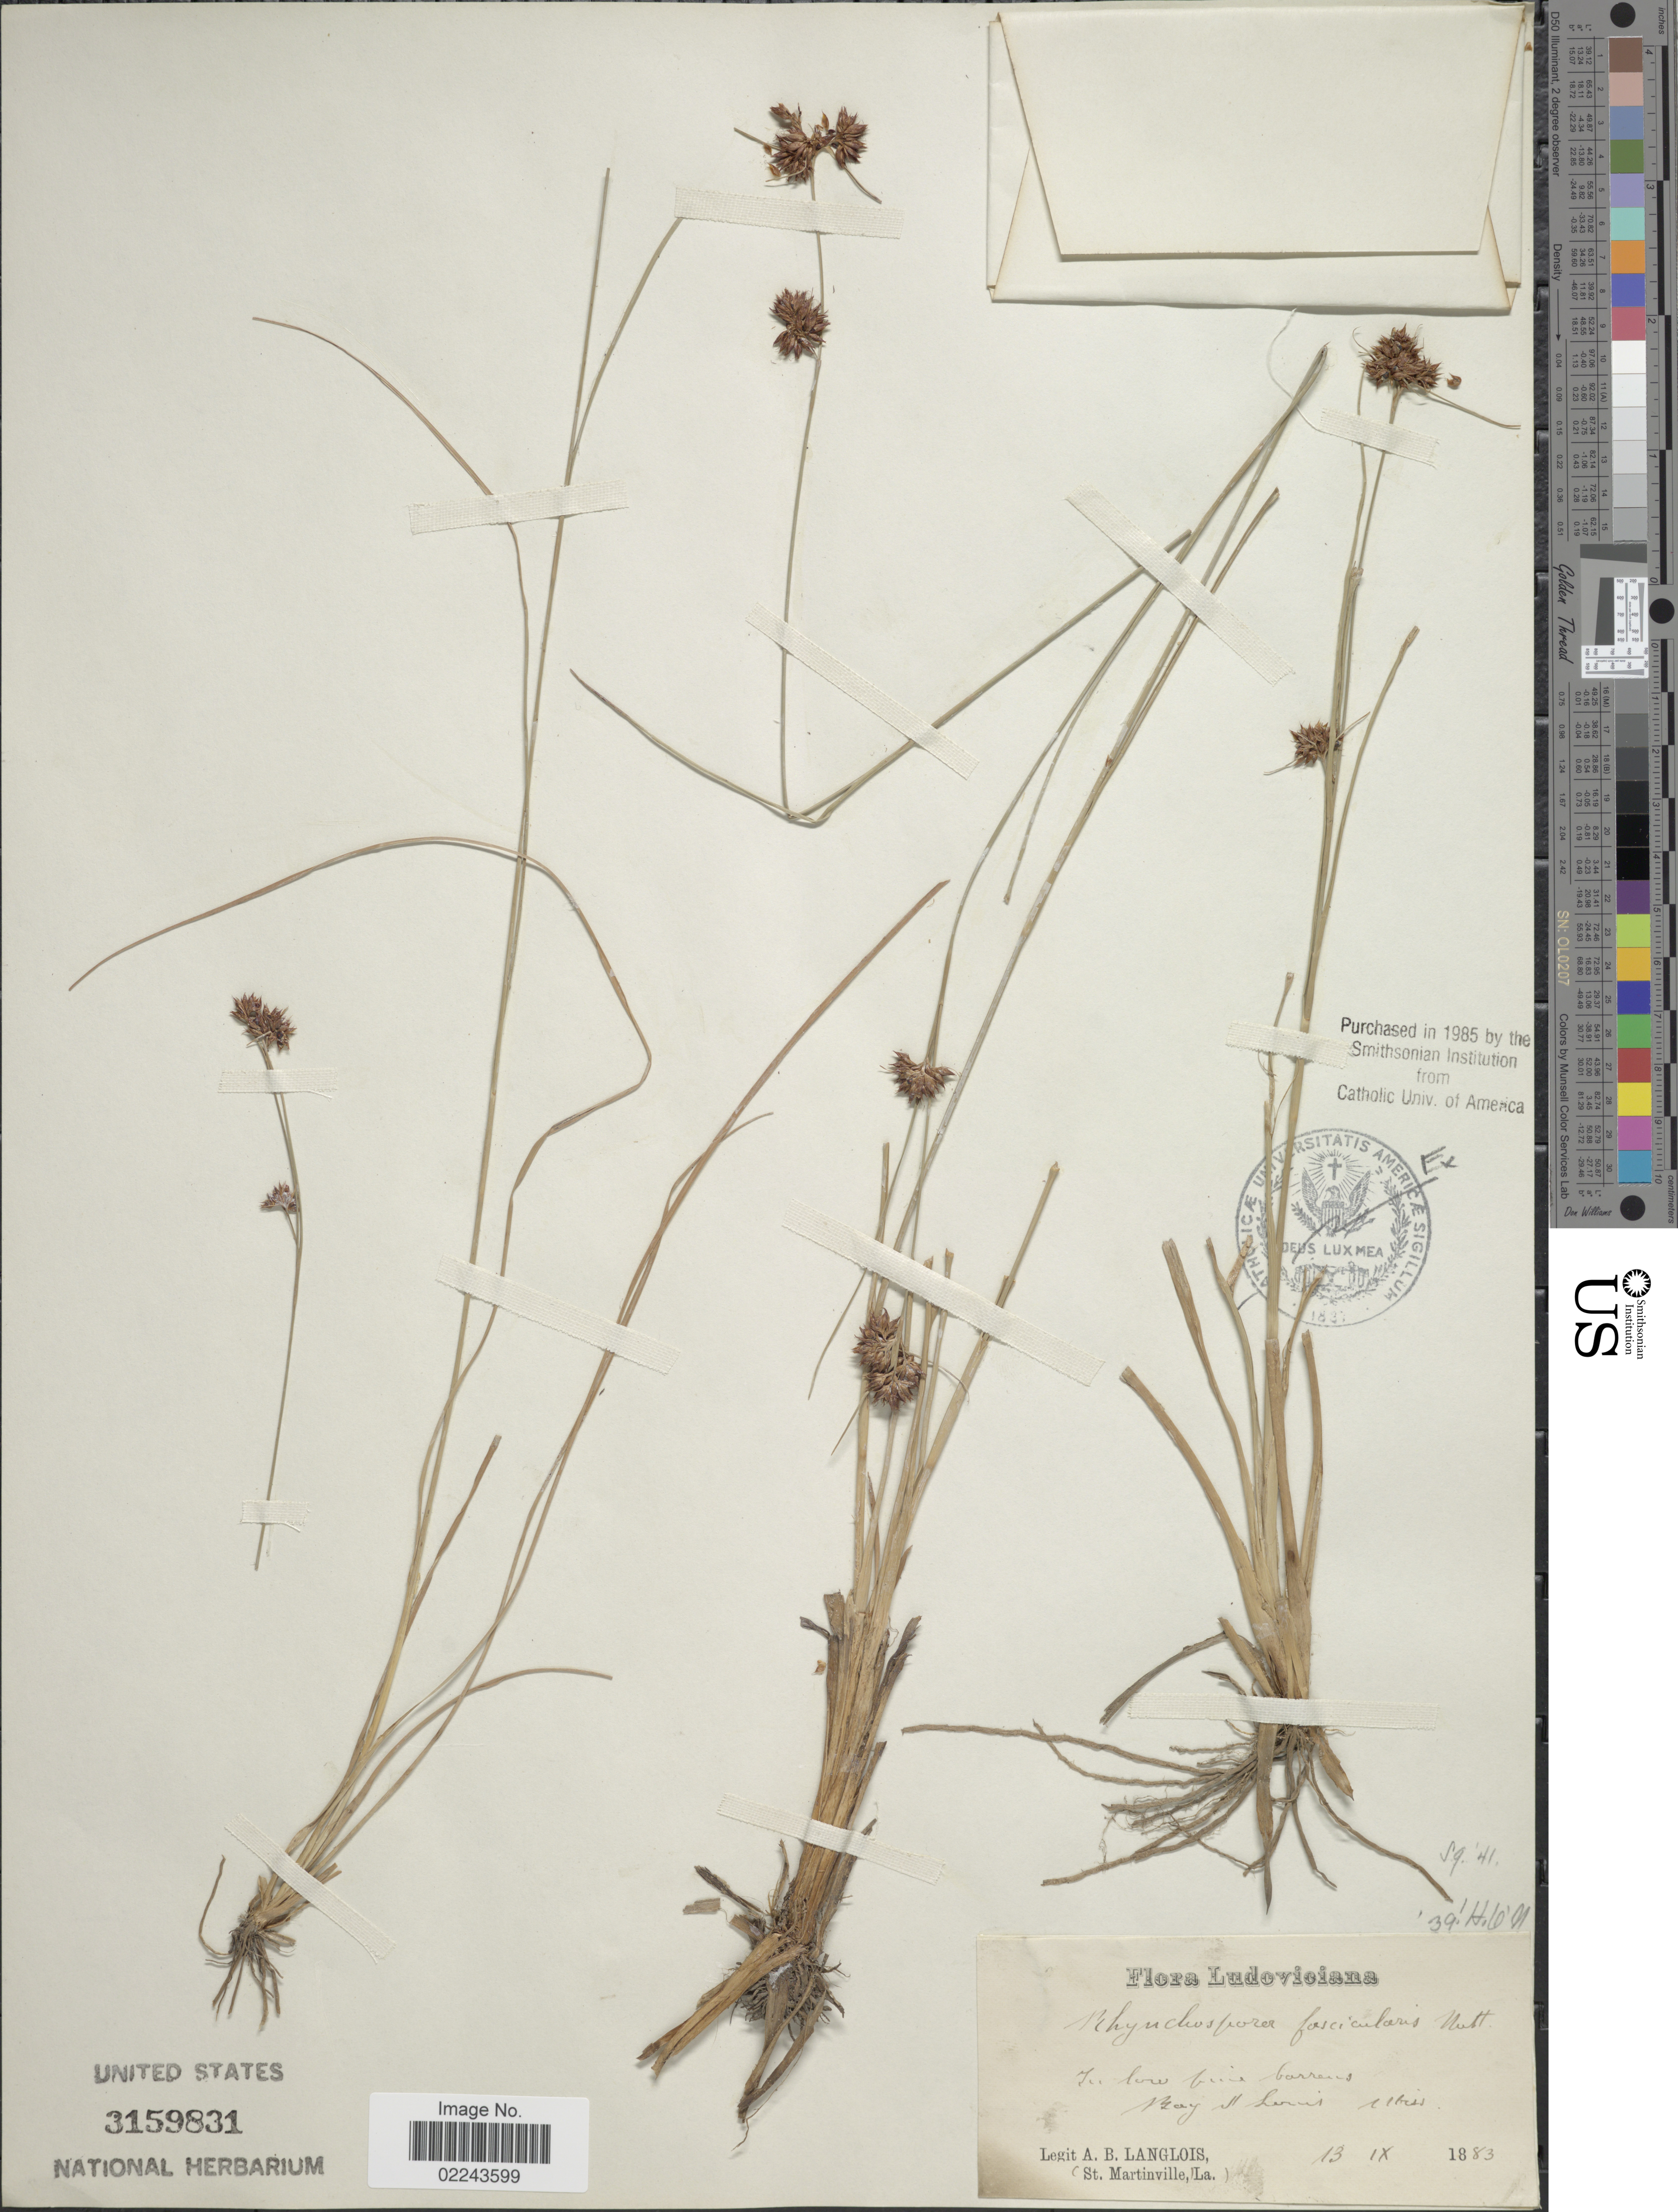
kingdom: Plantae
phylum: Tracheophyta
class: Liliopsida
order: Poales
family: Cyperaceae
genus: Rhynchospora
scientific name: Rhynchospora fascicularis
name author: (Michx.) Vahl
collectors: A. Langlois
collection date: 1883-09-13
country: United States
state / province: Mississippi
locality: Bay St. Louis,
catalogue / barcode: US 3159831